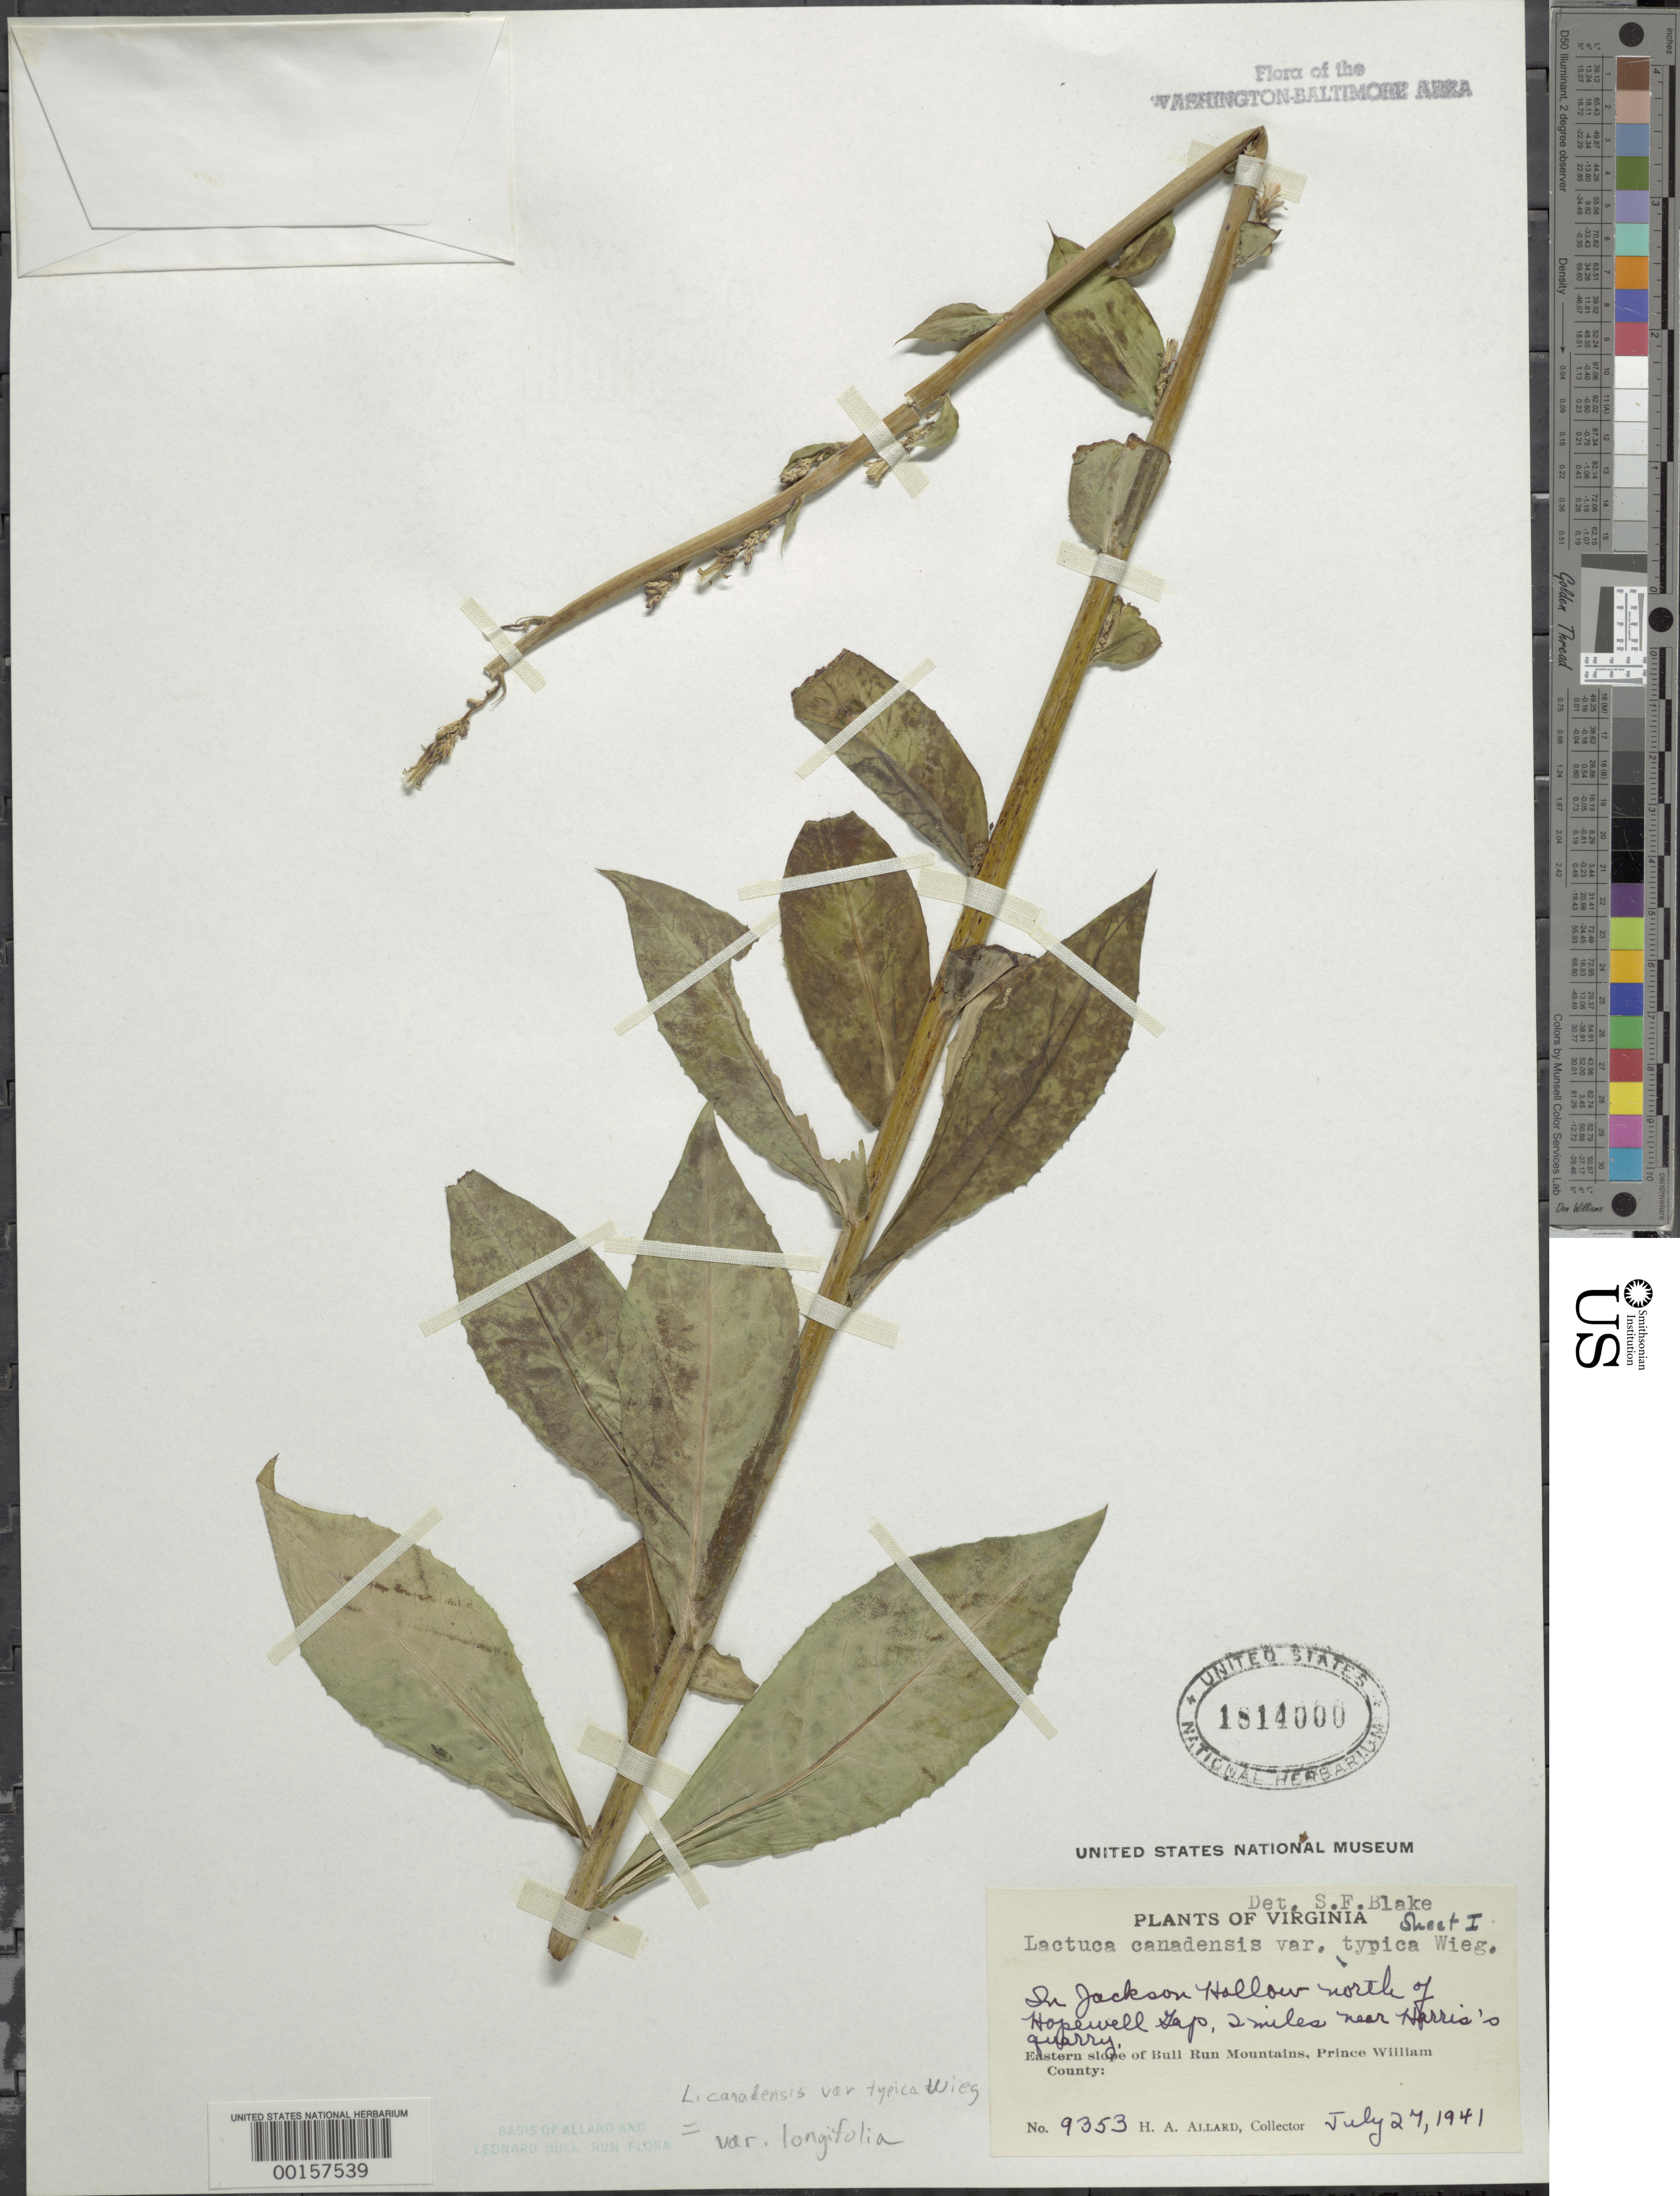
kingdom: Plantae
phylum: Tracheophyta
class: Magnoliopsida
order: Asterales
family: Asteraceae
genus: Lactuca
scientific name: Lactuca canadensis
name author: L.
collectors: H. A. Allard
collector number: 93538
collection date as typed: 27 Jul 1941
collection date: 1941-07-27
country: United States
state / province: Virginia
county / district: Prince William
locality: North of Hopewell Gap Jacksons Hollow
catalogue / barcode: US 1814000